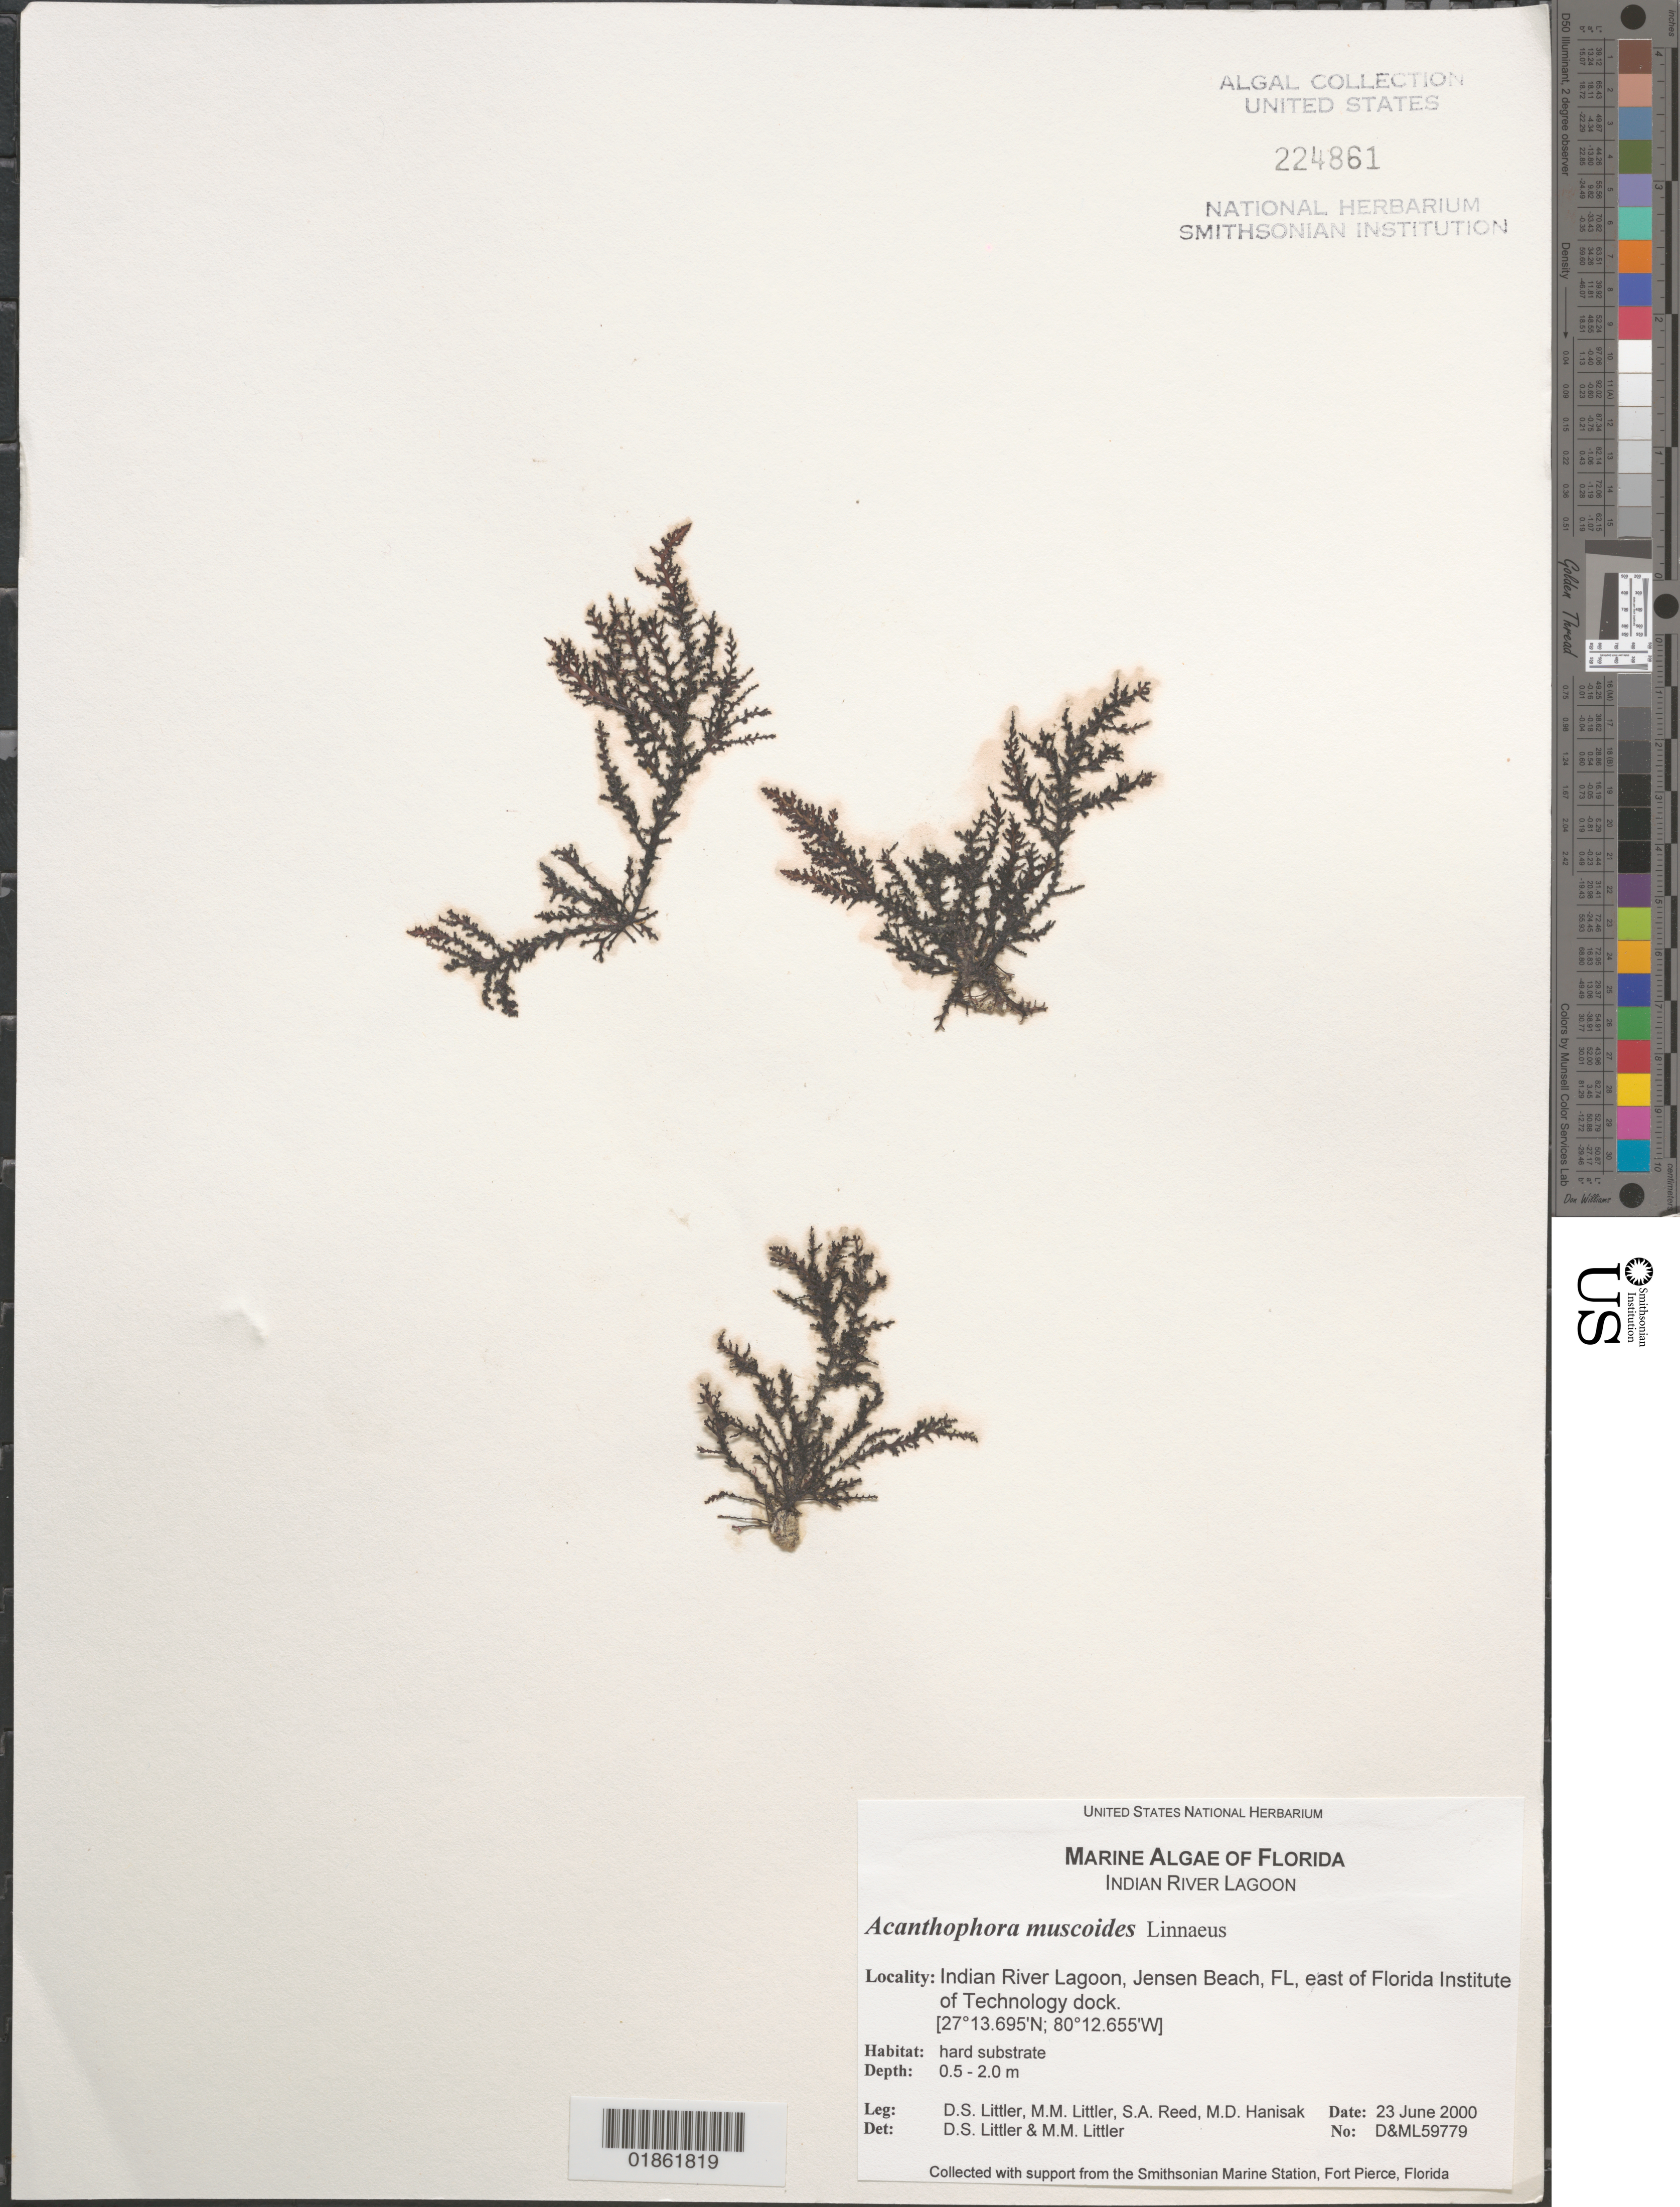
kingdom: Plantae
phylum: Rhodophyta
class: Florideophyceae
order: Ceramiales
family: Rhodomelaceae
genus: Acanthophora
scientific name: Acanthophora muscoides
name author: (C. Agardh) Bory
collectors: D. S. Littler & M. M. Littler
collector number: D&ML 59779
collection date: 2000-06-23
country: United States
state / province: Florida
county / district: Saint Lucie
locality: Jensen Beach. S of city. Florida Institute of Technology, dock remains. Indian River Lagoon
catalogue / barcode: US 224861